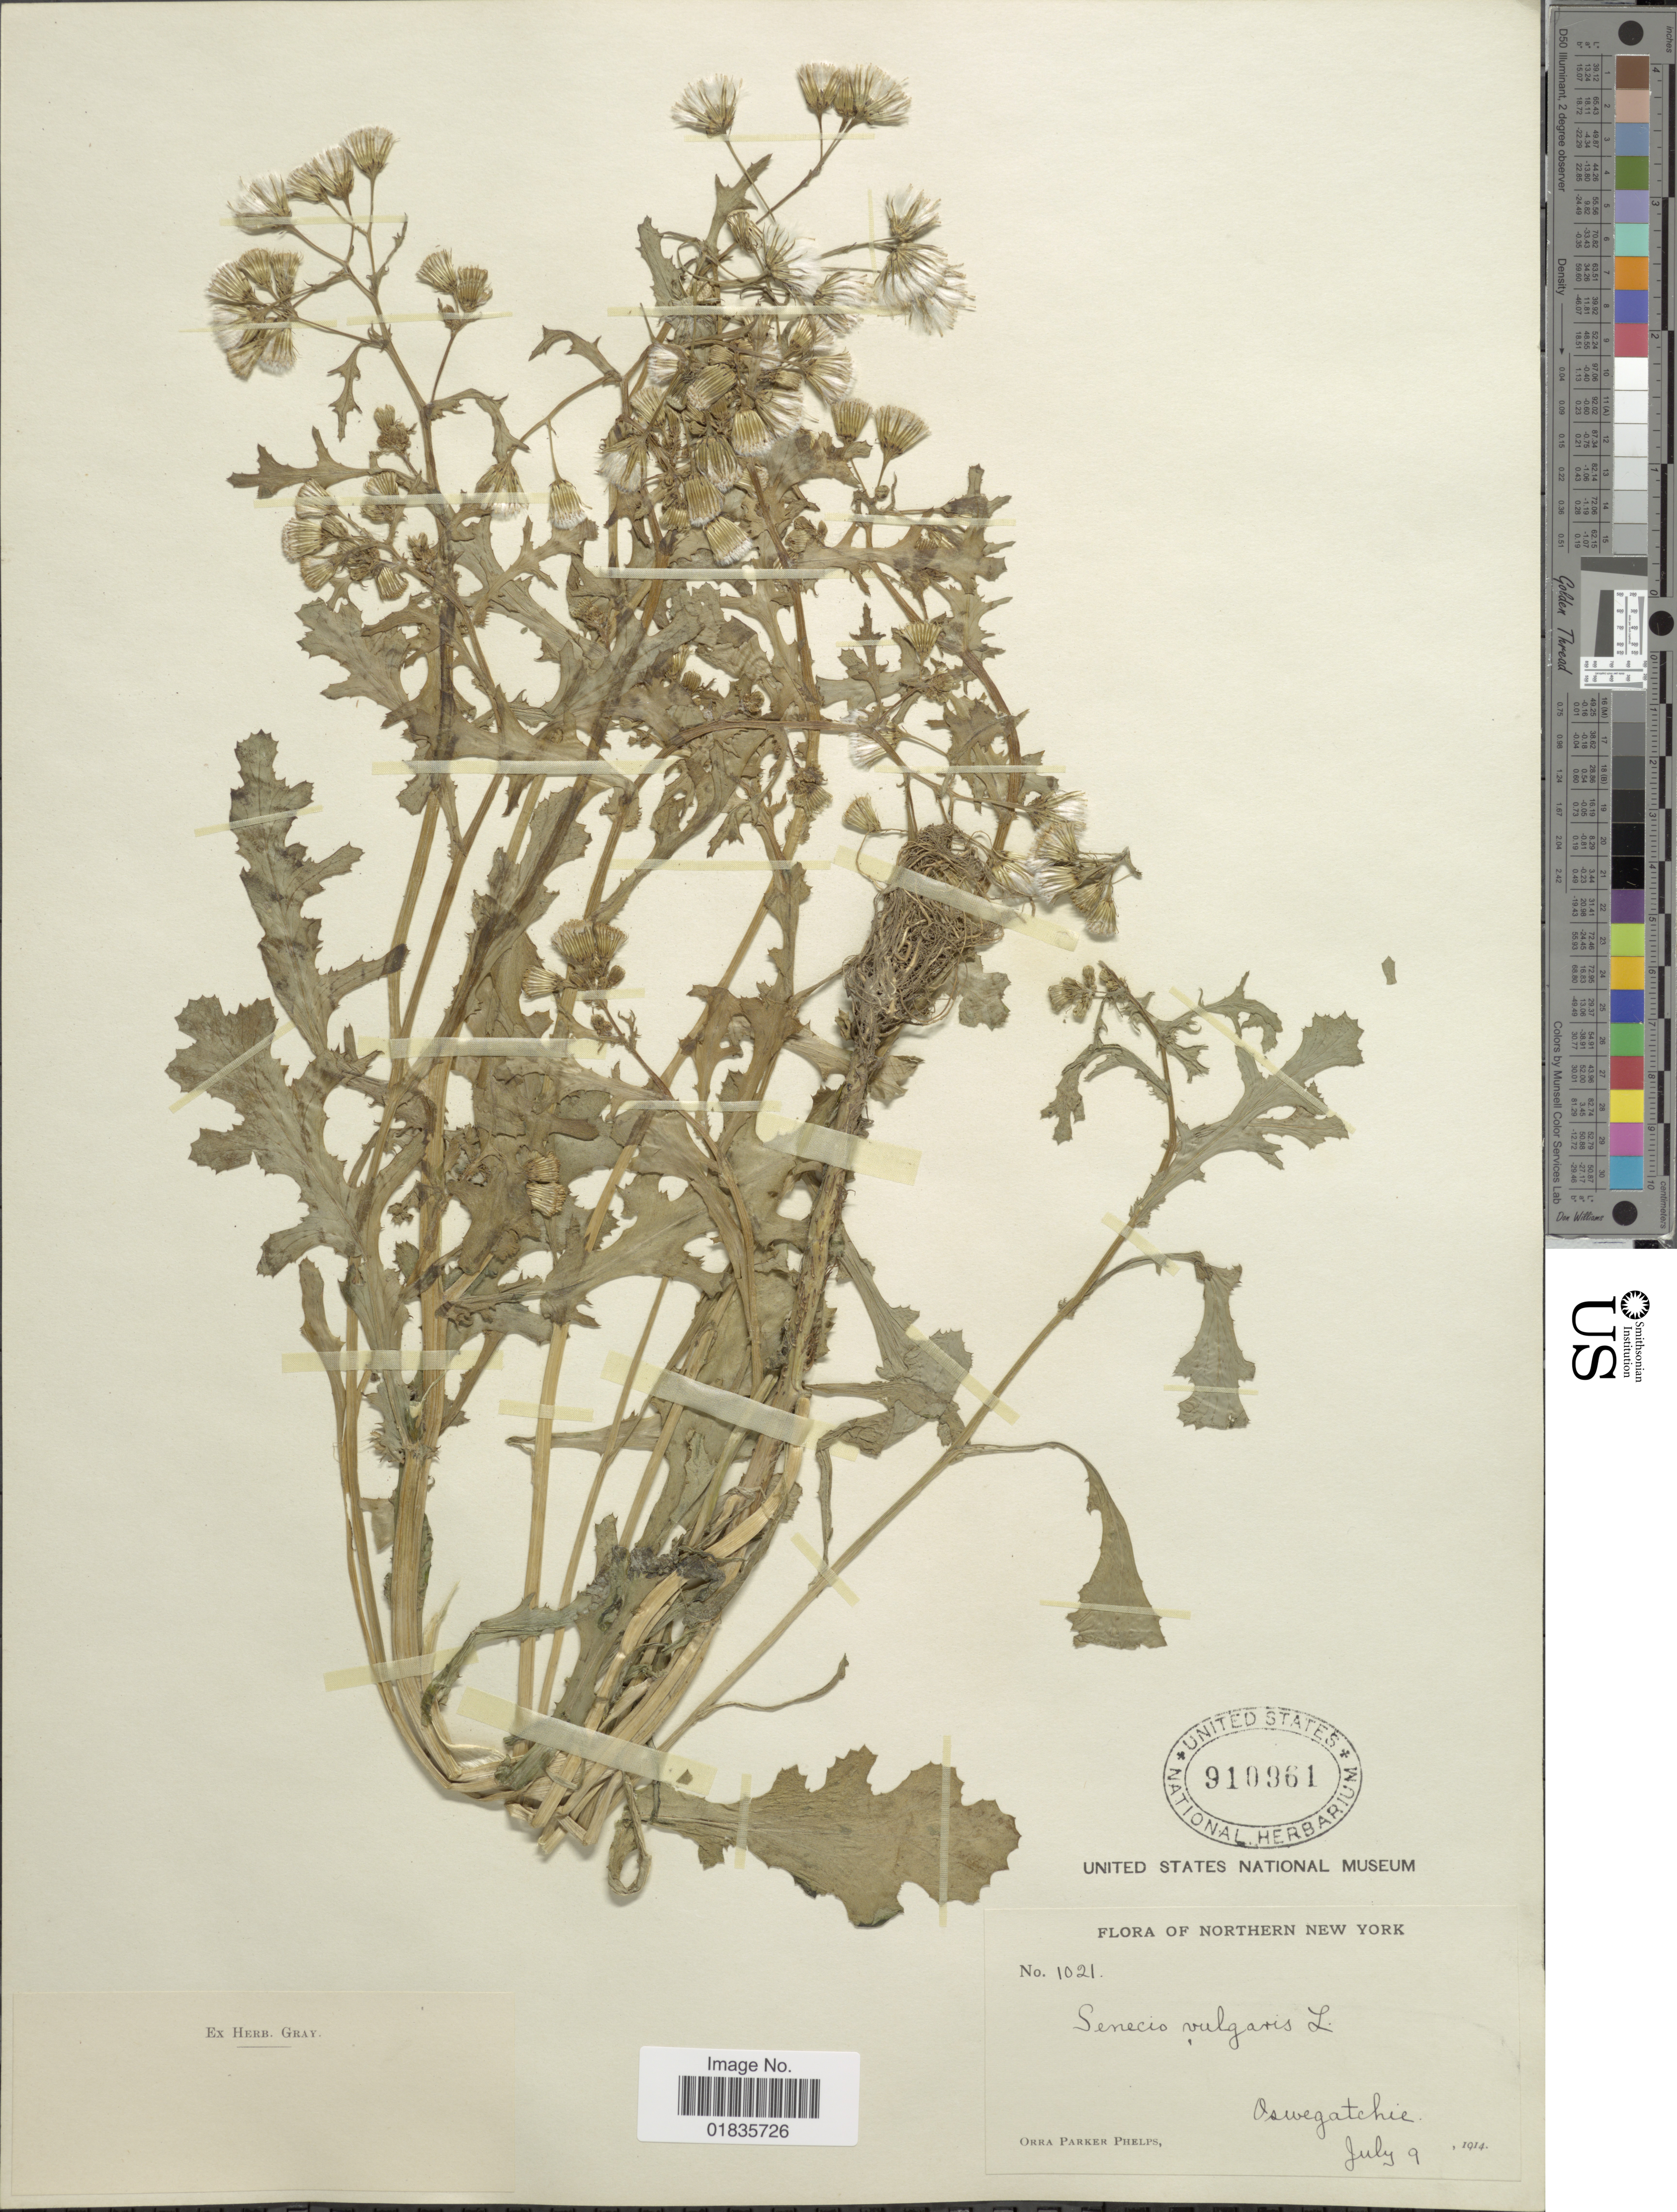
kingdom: Plantae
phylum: Tracheophyta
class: Magnoliopsida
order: Asterales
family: Asteraceae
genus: Senecio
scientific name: Senecio vulgaris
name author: L.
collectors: O. P. Phelps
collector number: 1021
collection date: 1914-07-09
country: United States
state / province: New York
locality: Northern New York, Oswegatchie.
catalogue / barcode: US 910961